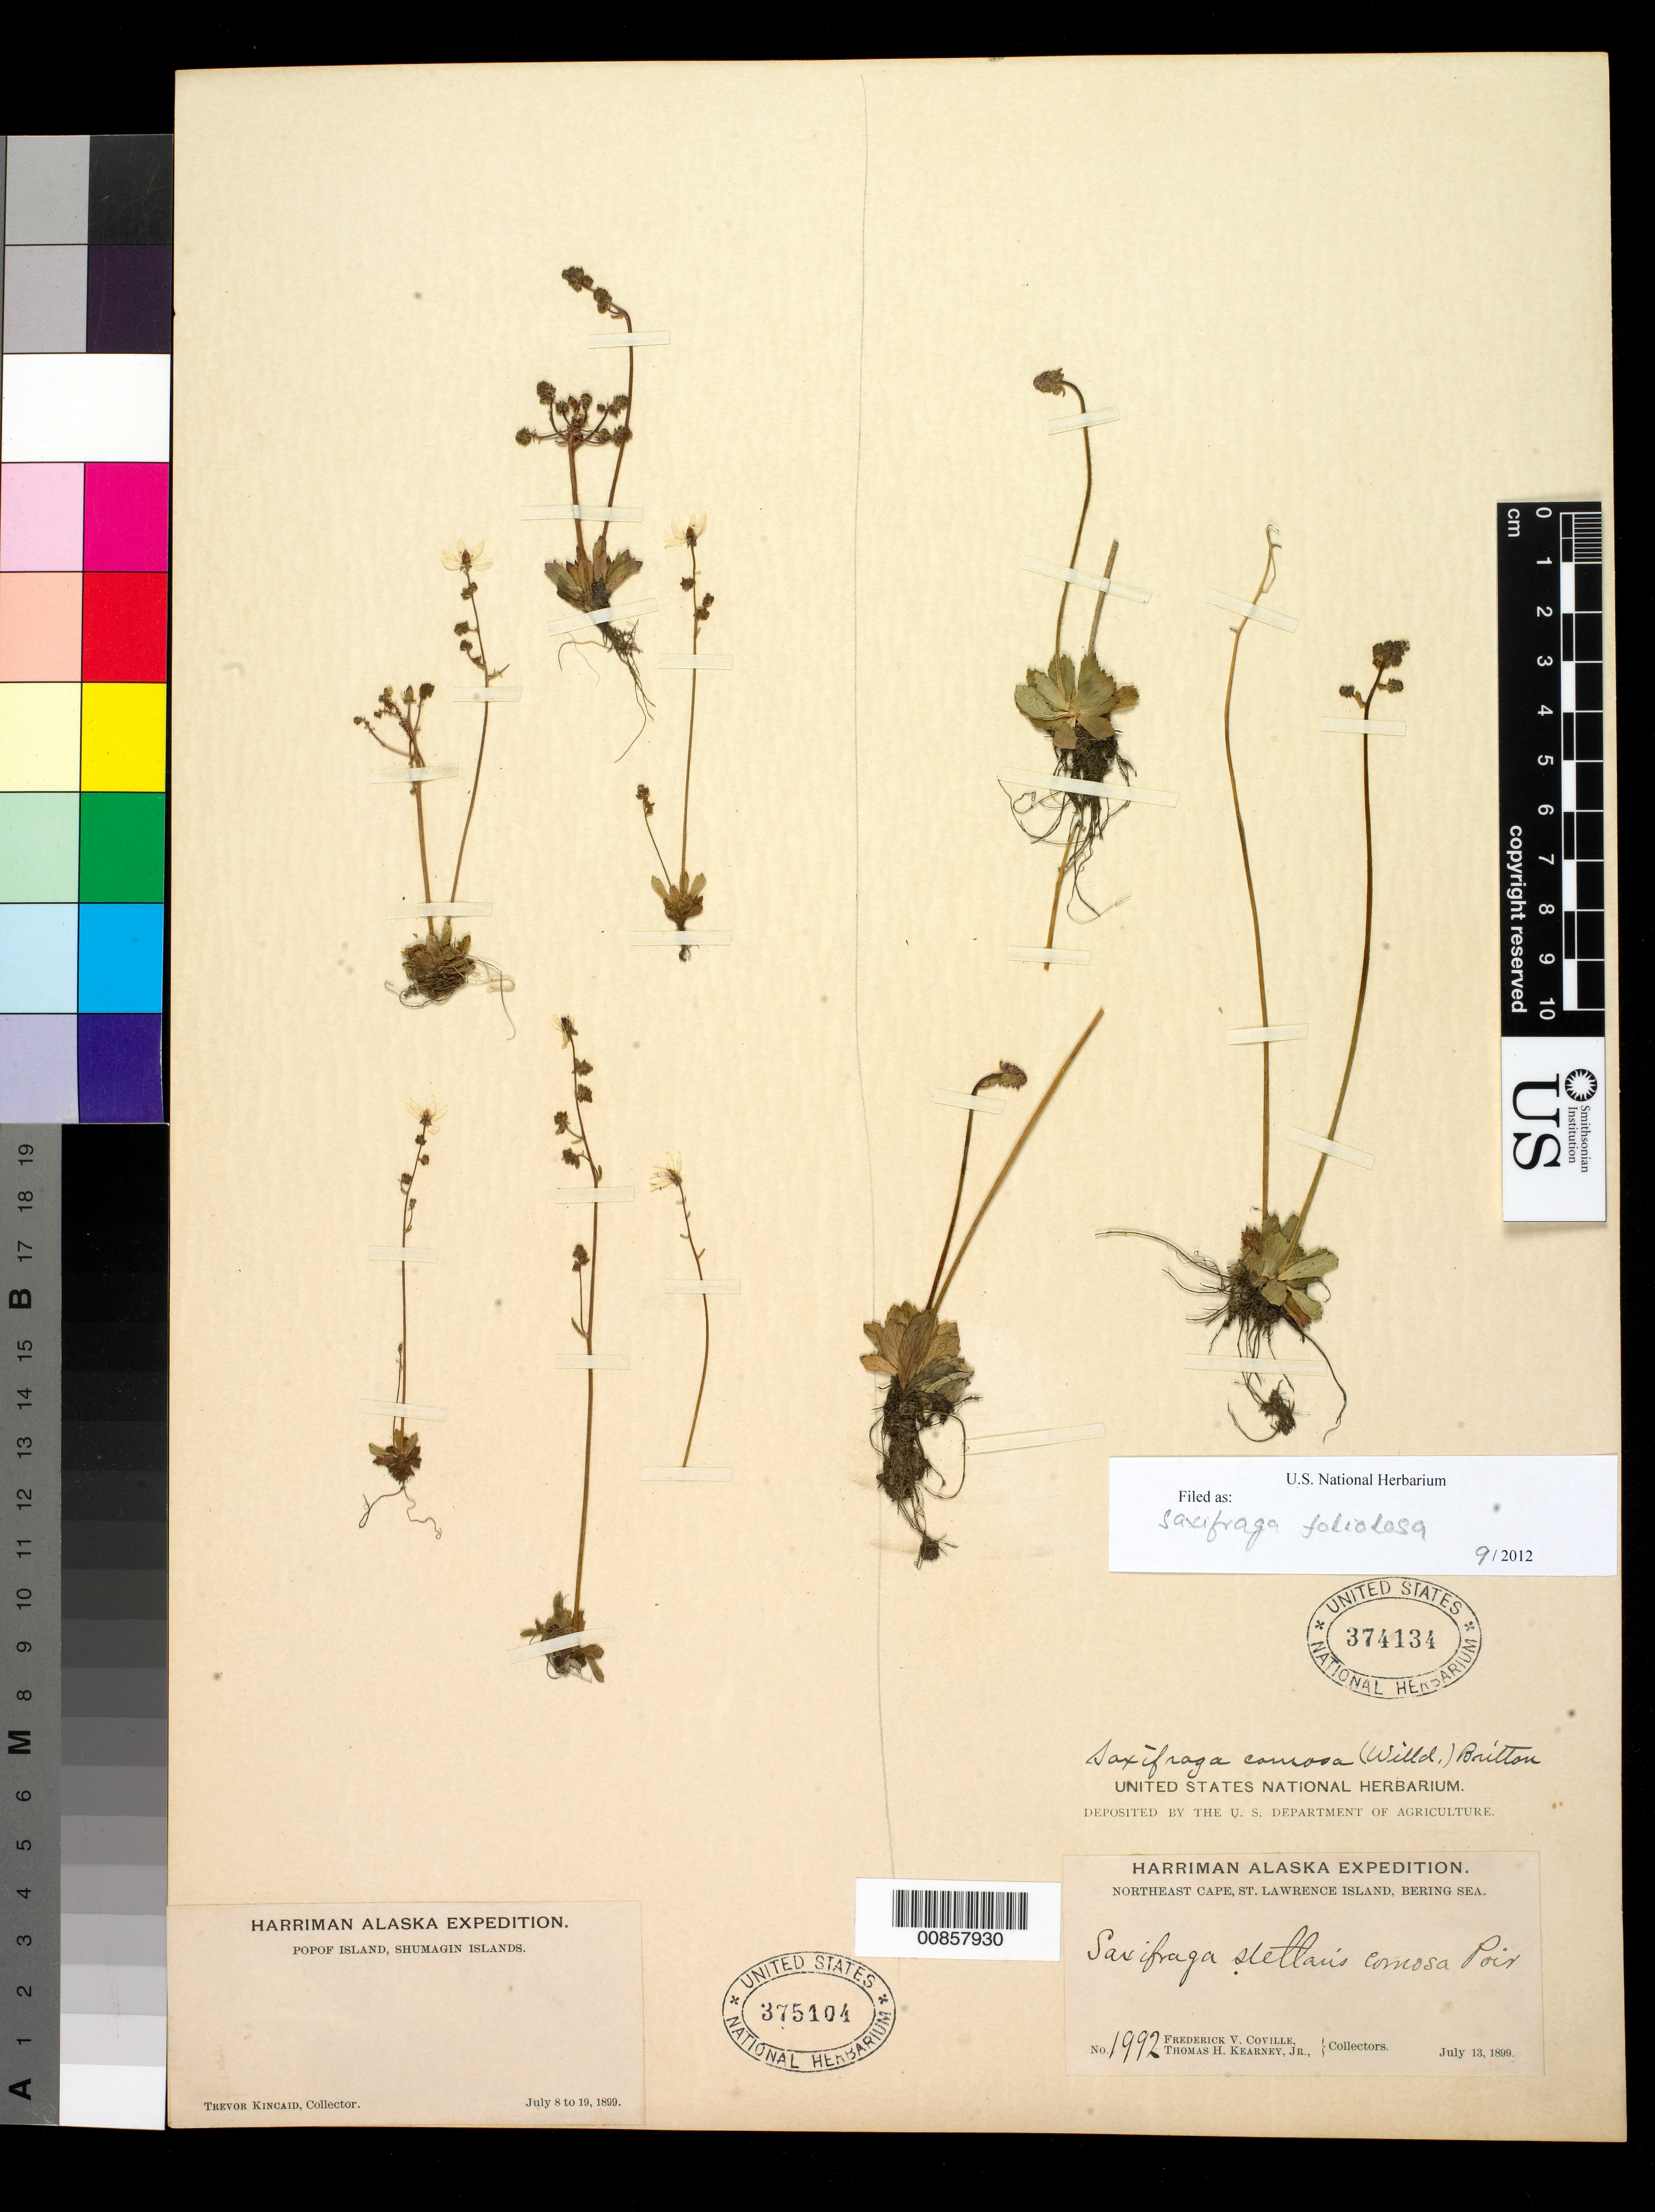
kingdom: Plantae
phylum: Tracheophyta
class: Magnoliopsida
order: Saxifragales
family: Saxifragaceae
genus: Micranthes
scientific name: Micranthes foliolosa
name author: (R. Br.) Gornall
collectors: T. C. Kincaid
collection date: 1899-07-08/1899-07-19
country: United States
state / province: Alaska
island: Popof Island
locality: Popof Island, Shumagin Islands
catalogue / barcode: US 375104-2